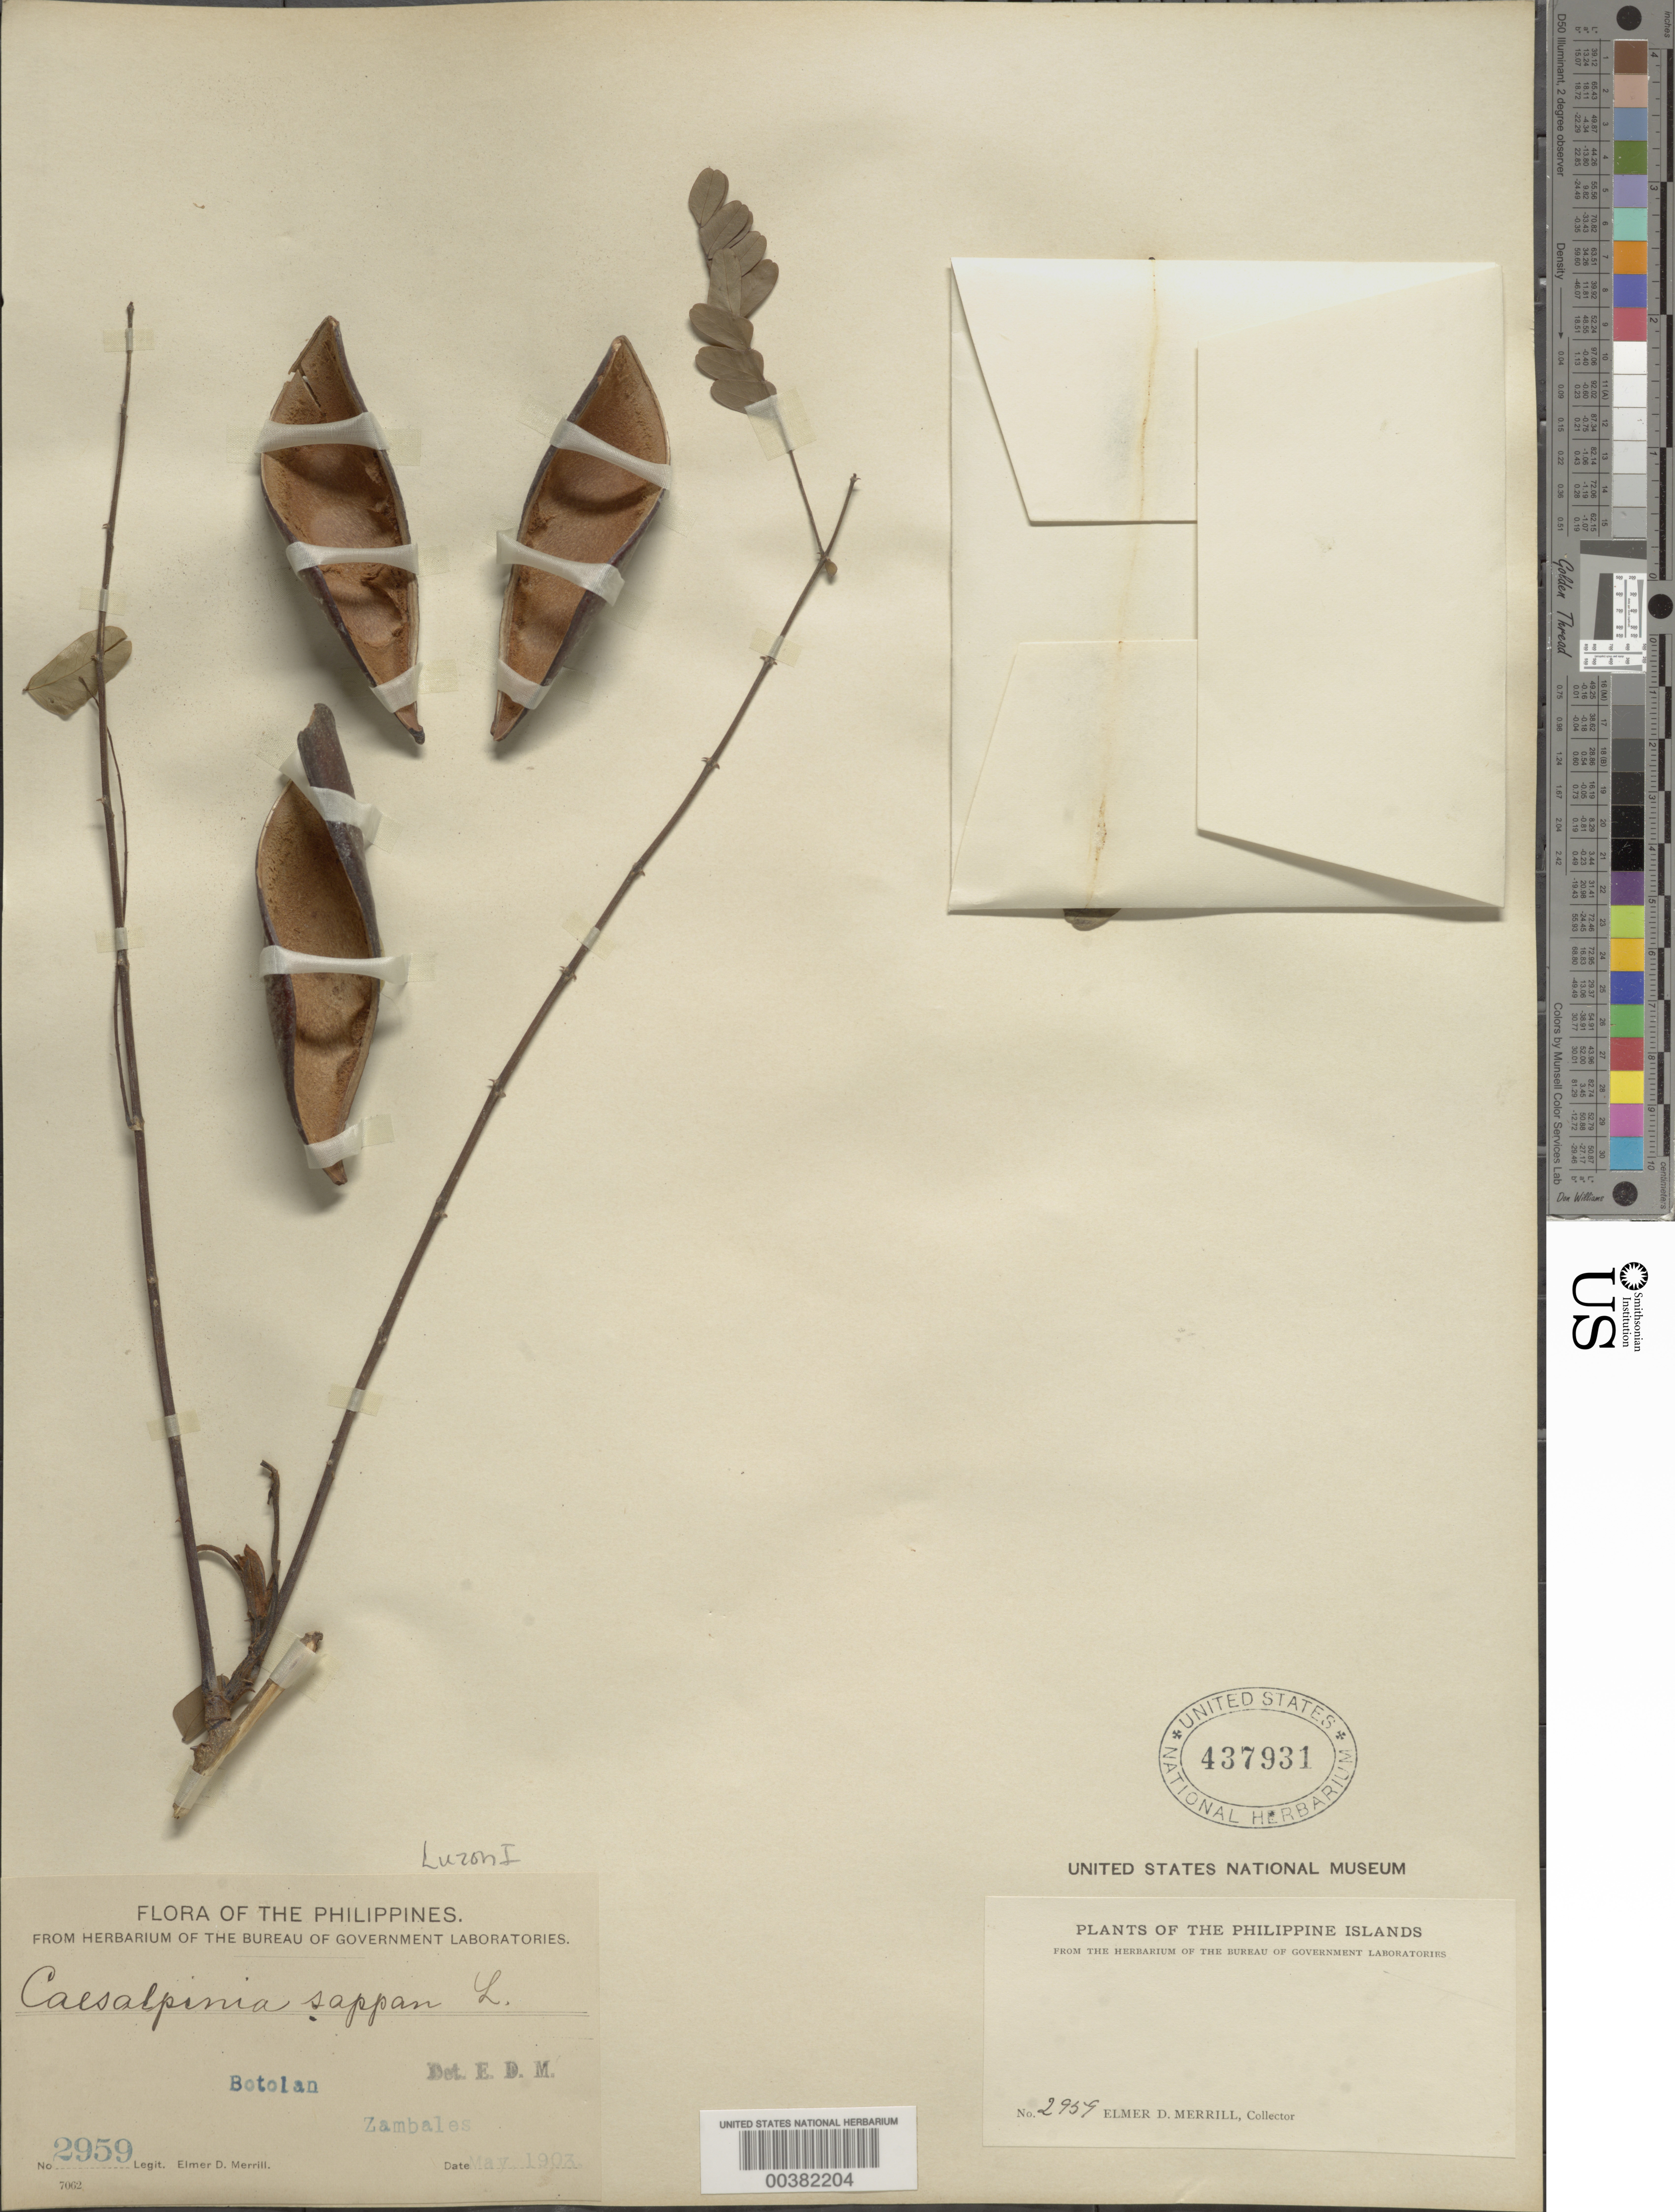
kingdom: Plantae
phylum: Tracheophyta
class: Magnoliopsida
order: Fabales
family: Fabaceae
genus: Biancaea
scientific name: Biancaea sappan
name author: (L.) Tod.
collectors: E. D. Merrill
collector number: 2959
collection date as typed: May 1903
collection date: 1903-05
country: Philippines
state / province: Central Luzon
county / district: Zambales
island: Luzon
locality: Botolan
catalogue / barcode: US 437931